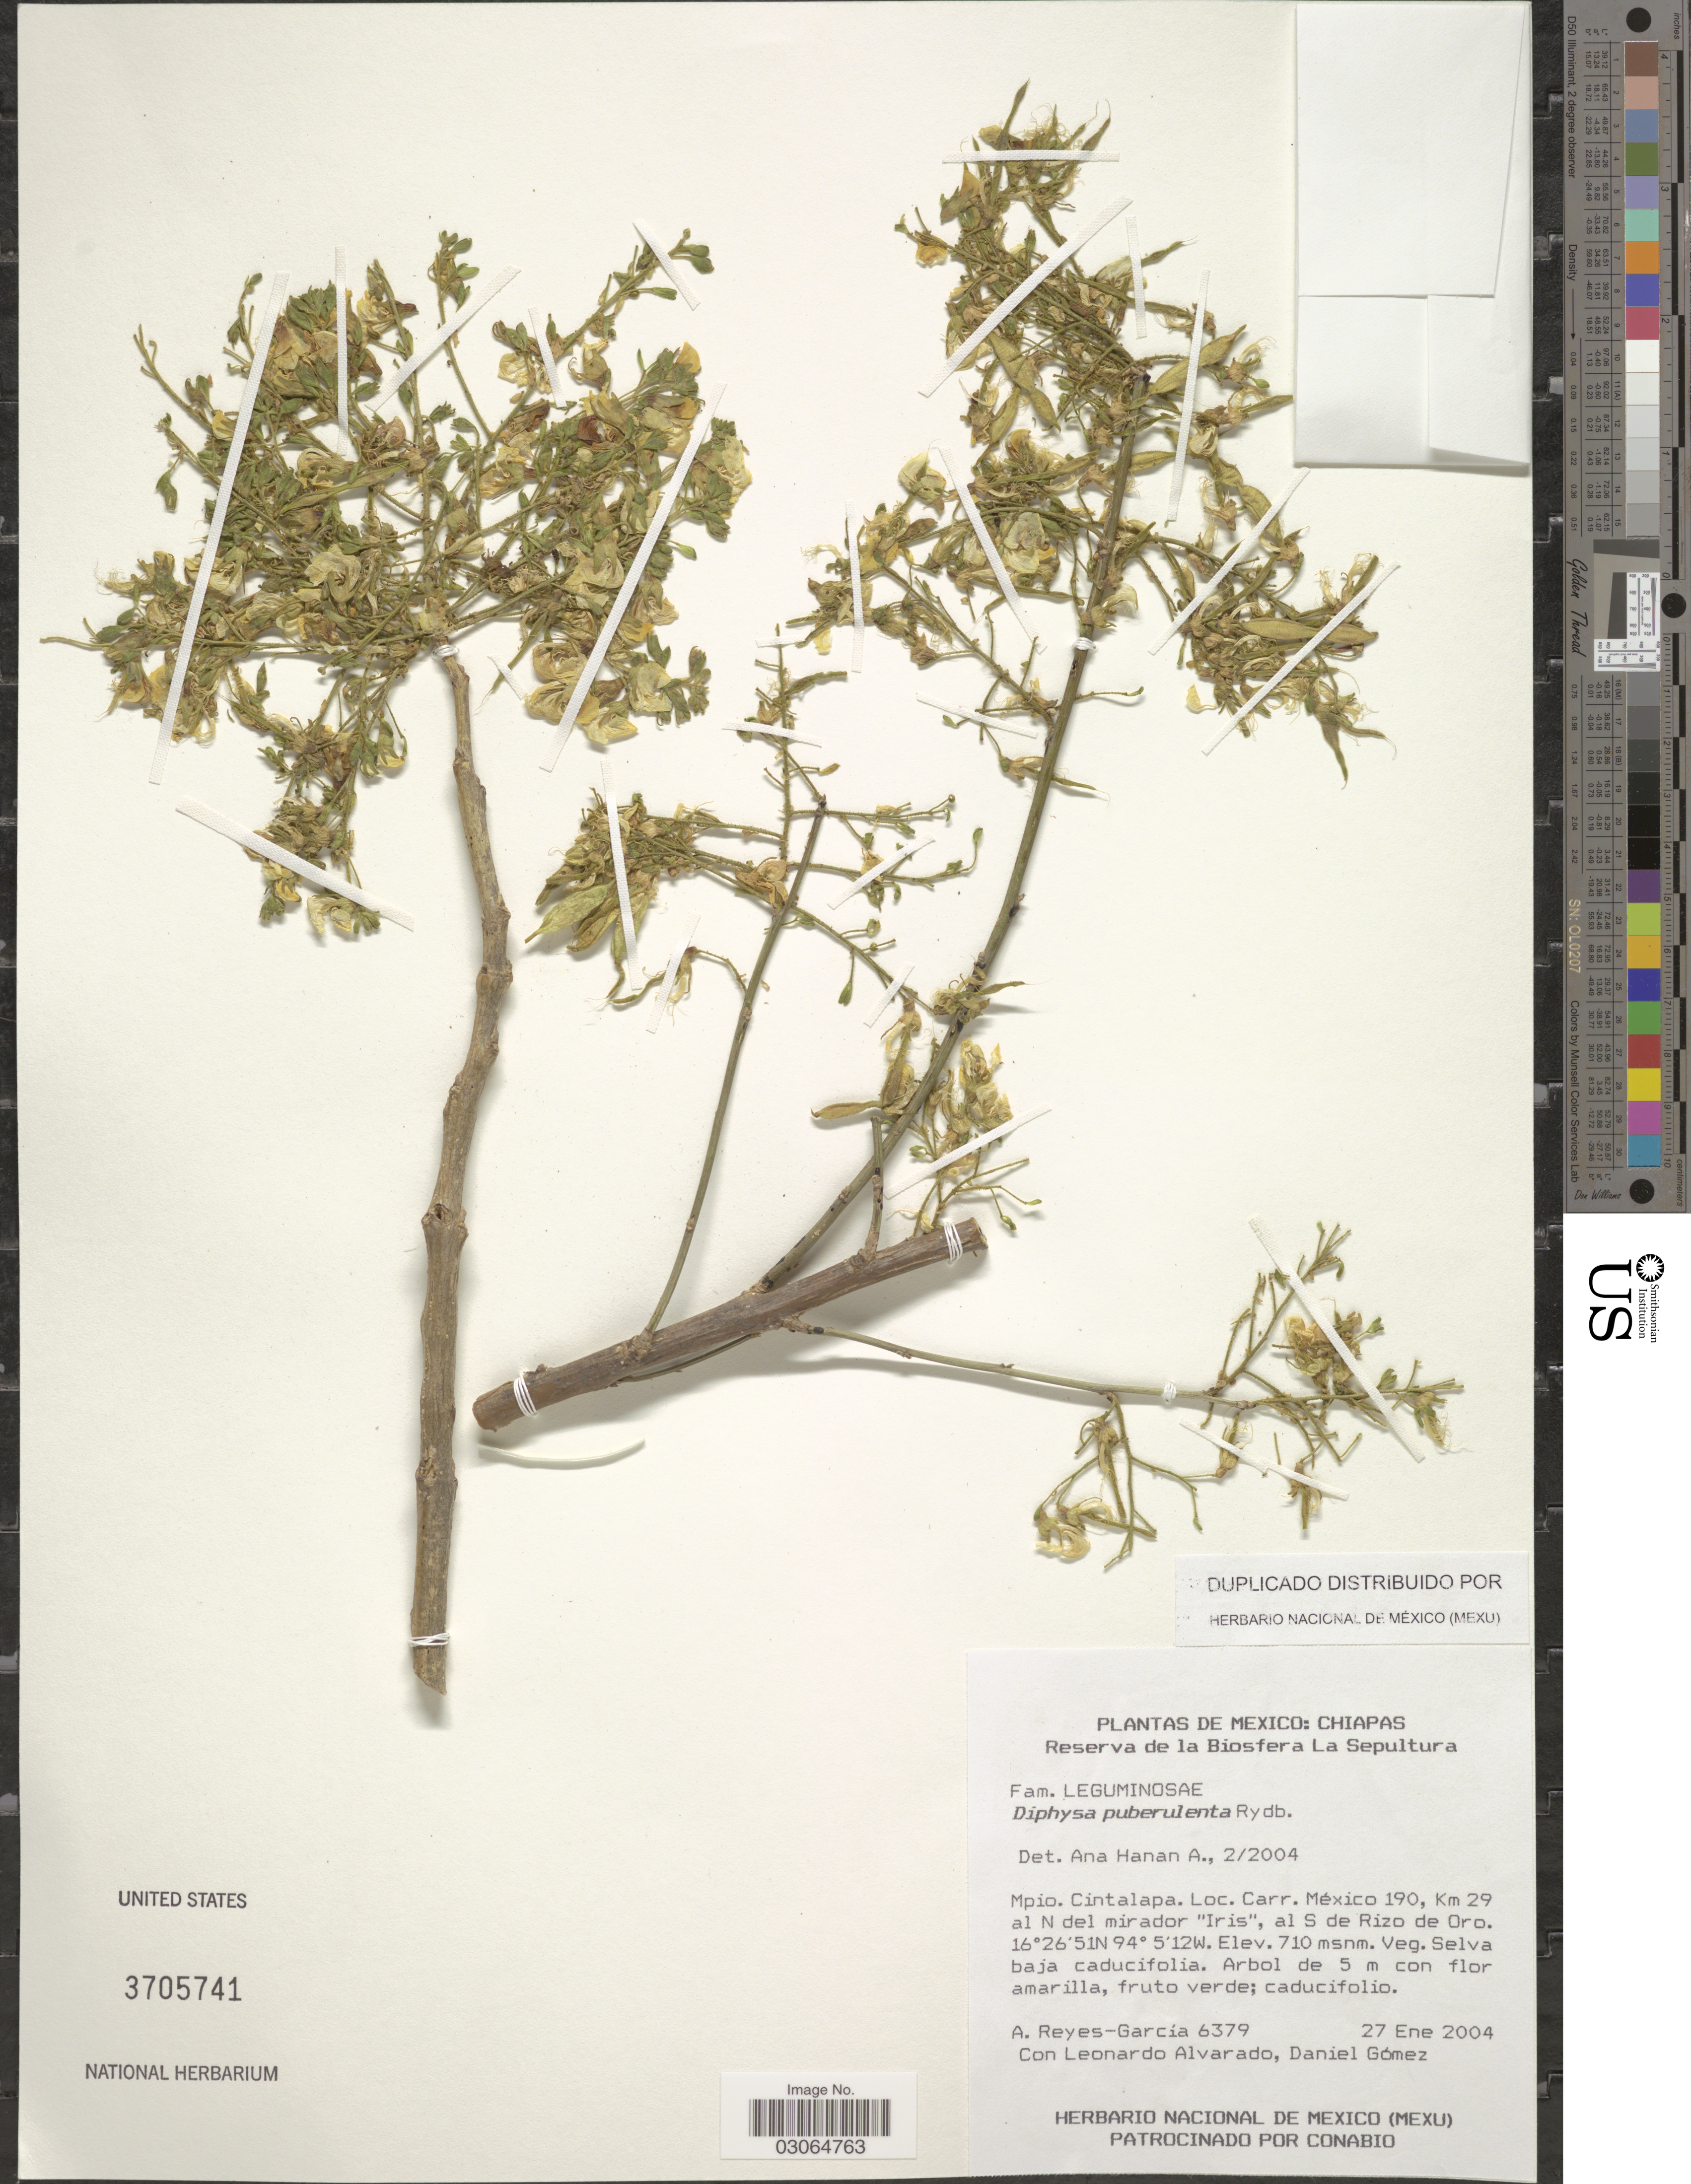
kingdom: Plantae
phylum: Tracheophyta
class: Magnoliopsida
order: Fabales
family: Fabaceae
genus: Diphysa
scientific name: Diphysa puberulenta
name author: Rydb.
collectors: A. Reyes G., L. Alvarado & D. Gomez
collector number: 6379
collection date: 2004-01-27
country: Mexico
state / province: Chiapas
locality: Mpio. Cintalapa. Carr. México 190, Km 29 al N del mirador "Iris", al S de Rizo de Oro.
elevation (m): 710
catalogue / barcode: US 3705741